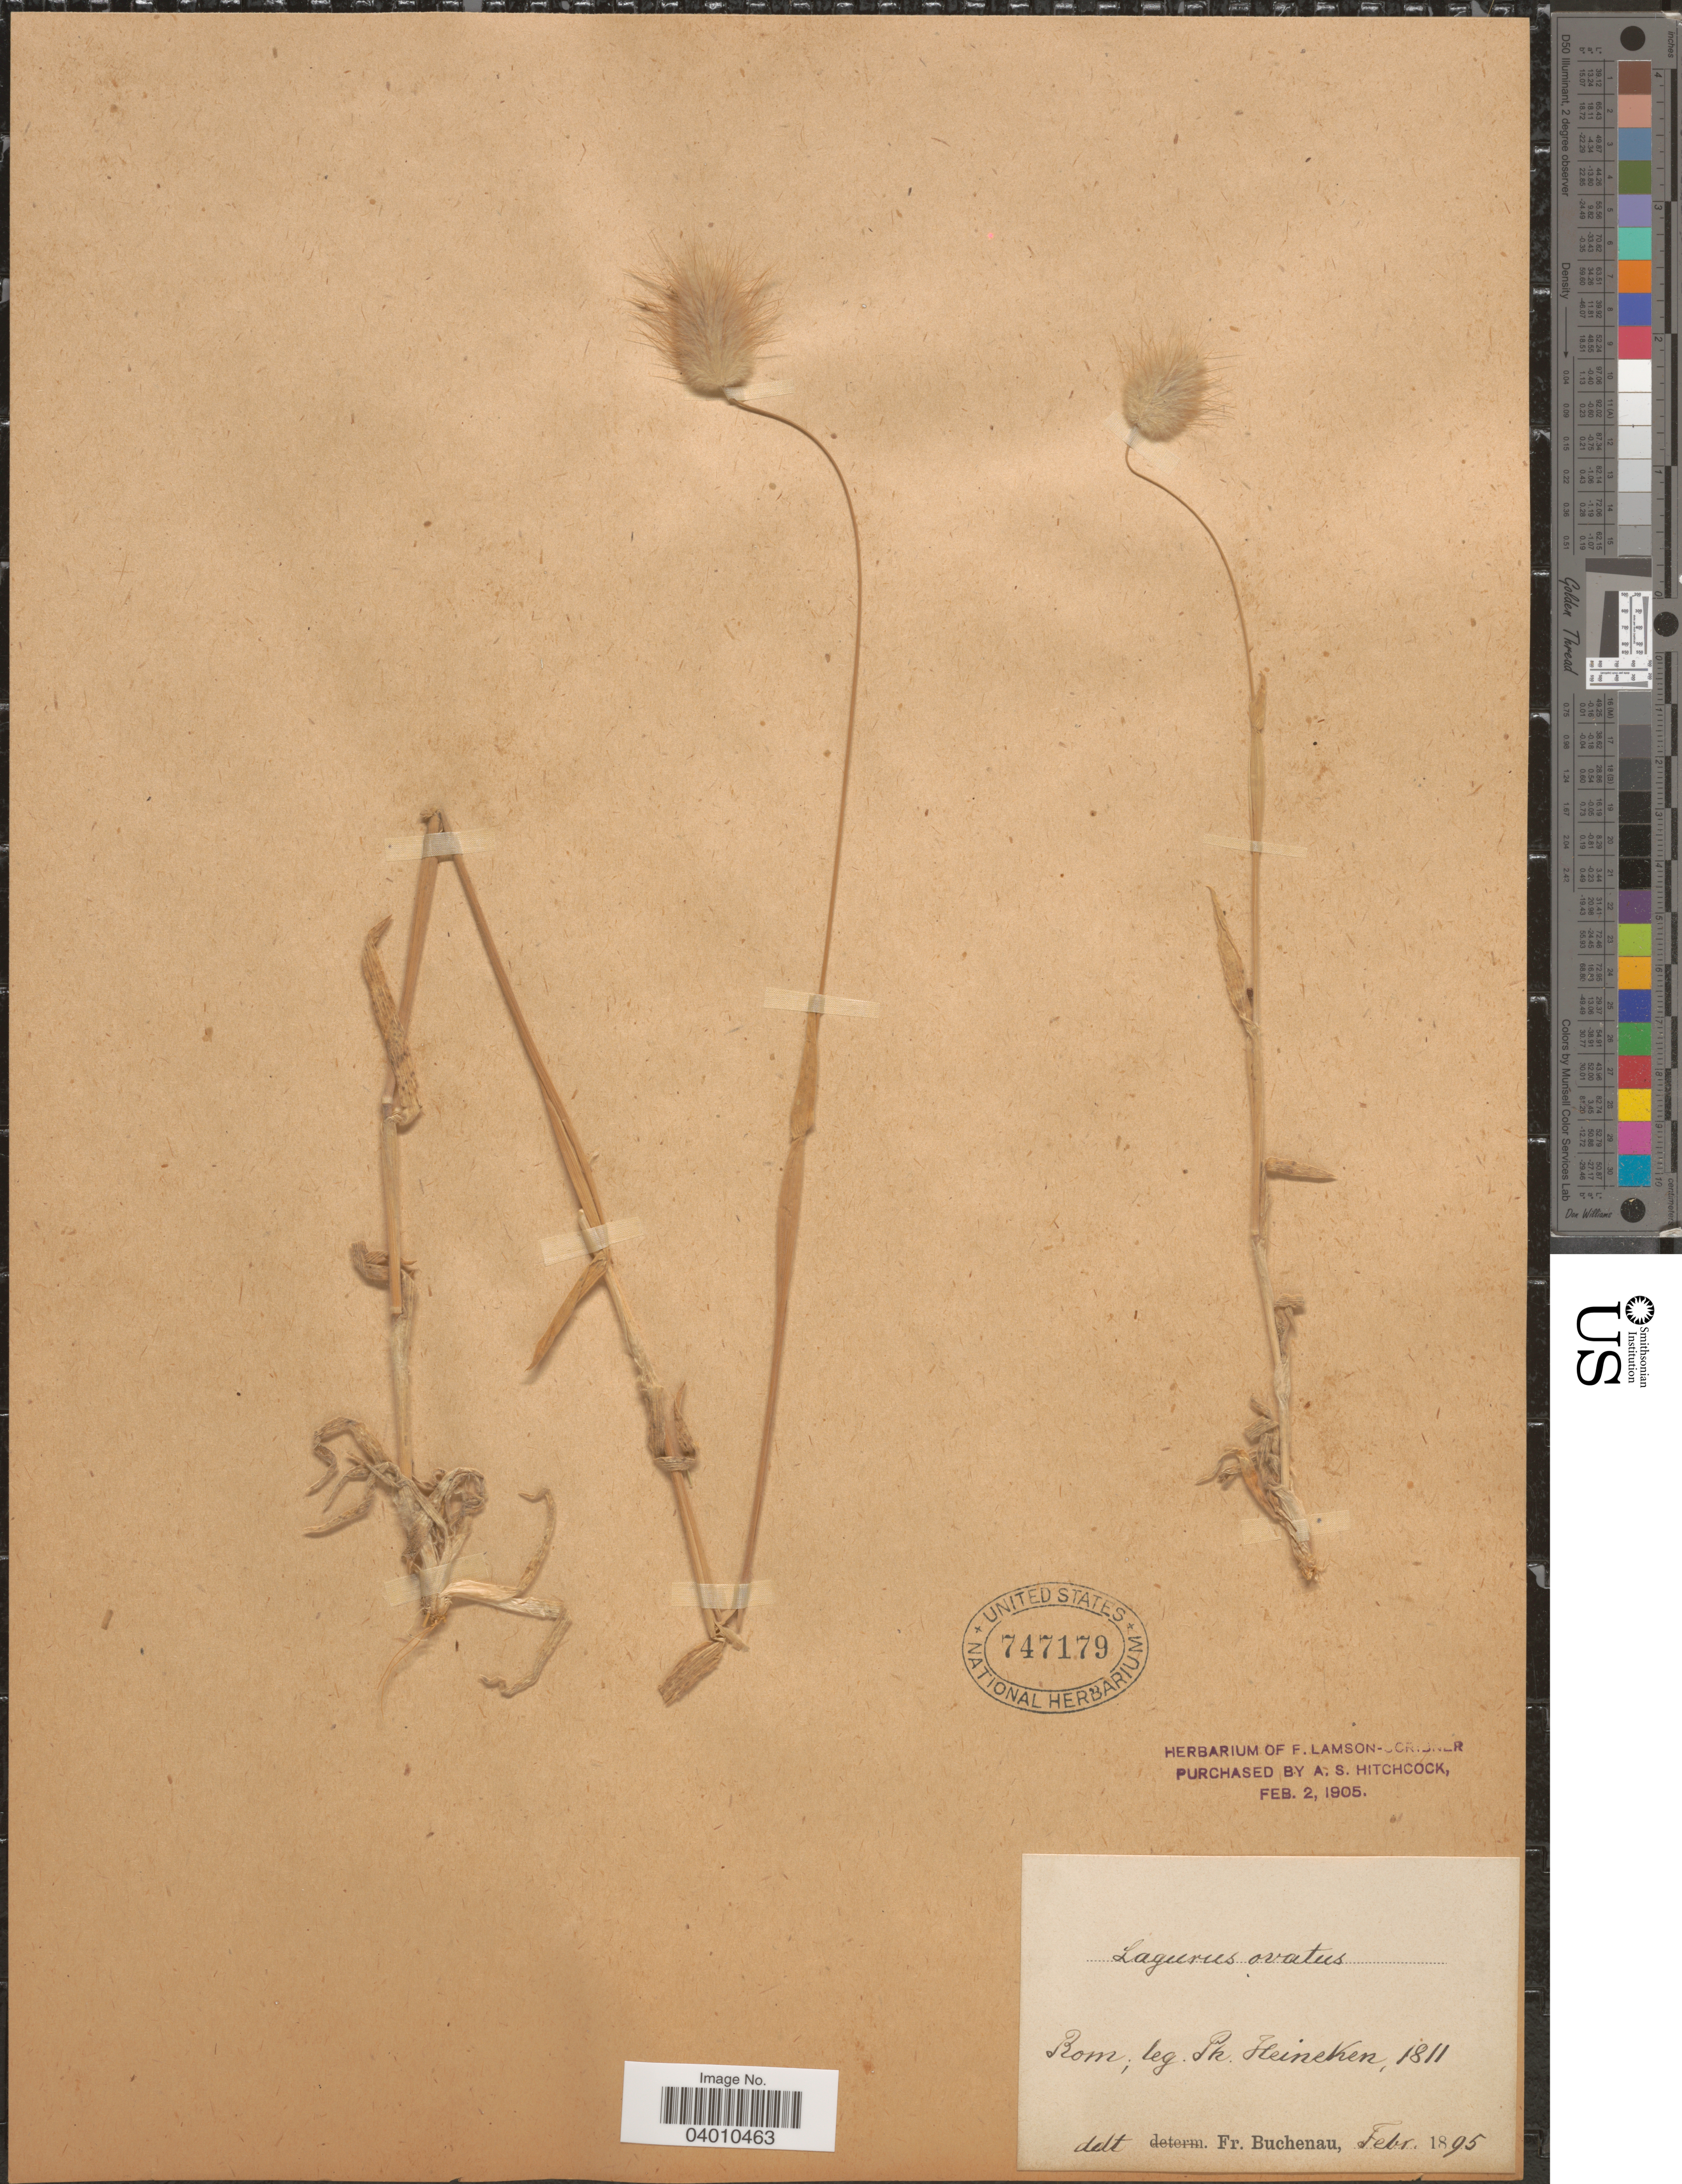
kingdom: Plantae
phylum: Tracheophyta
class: Liliopsida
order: Poales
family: Poaceae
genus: Lagurus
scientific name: Lagurus ovatus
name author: L.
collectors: P. Heineken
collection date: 1811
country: Italy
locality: Rom.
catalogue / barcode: US 747179